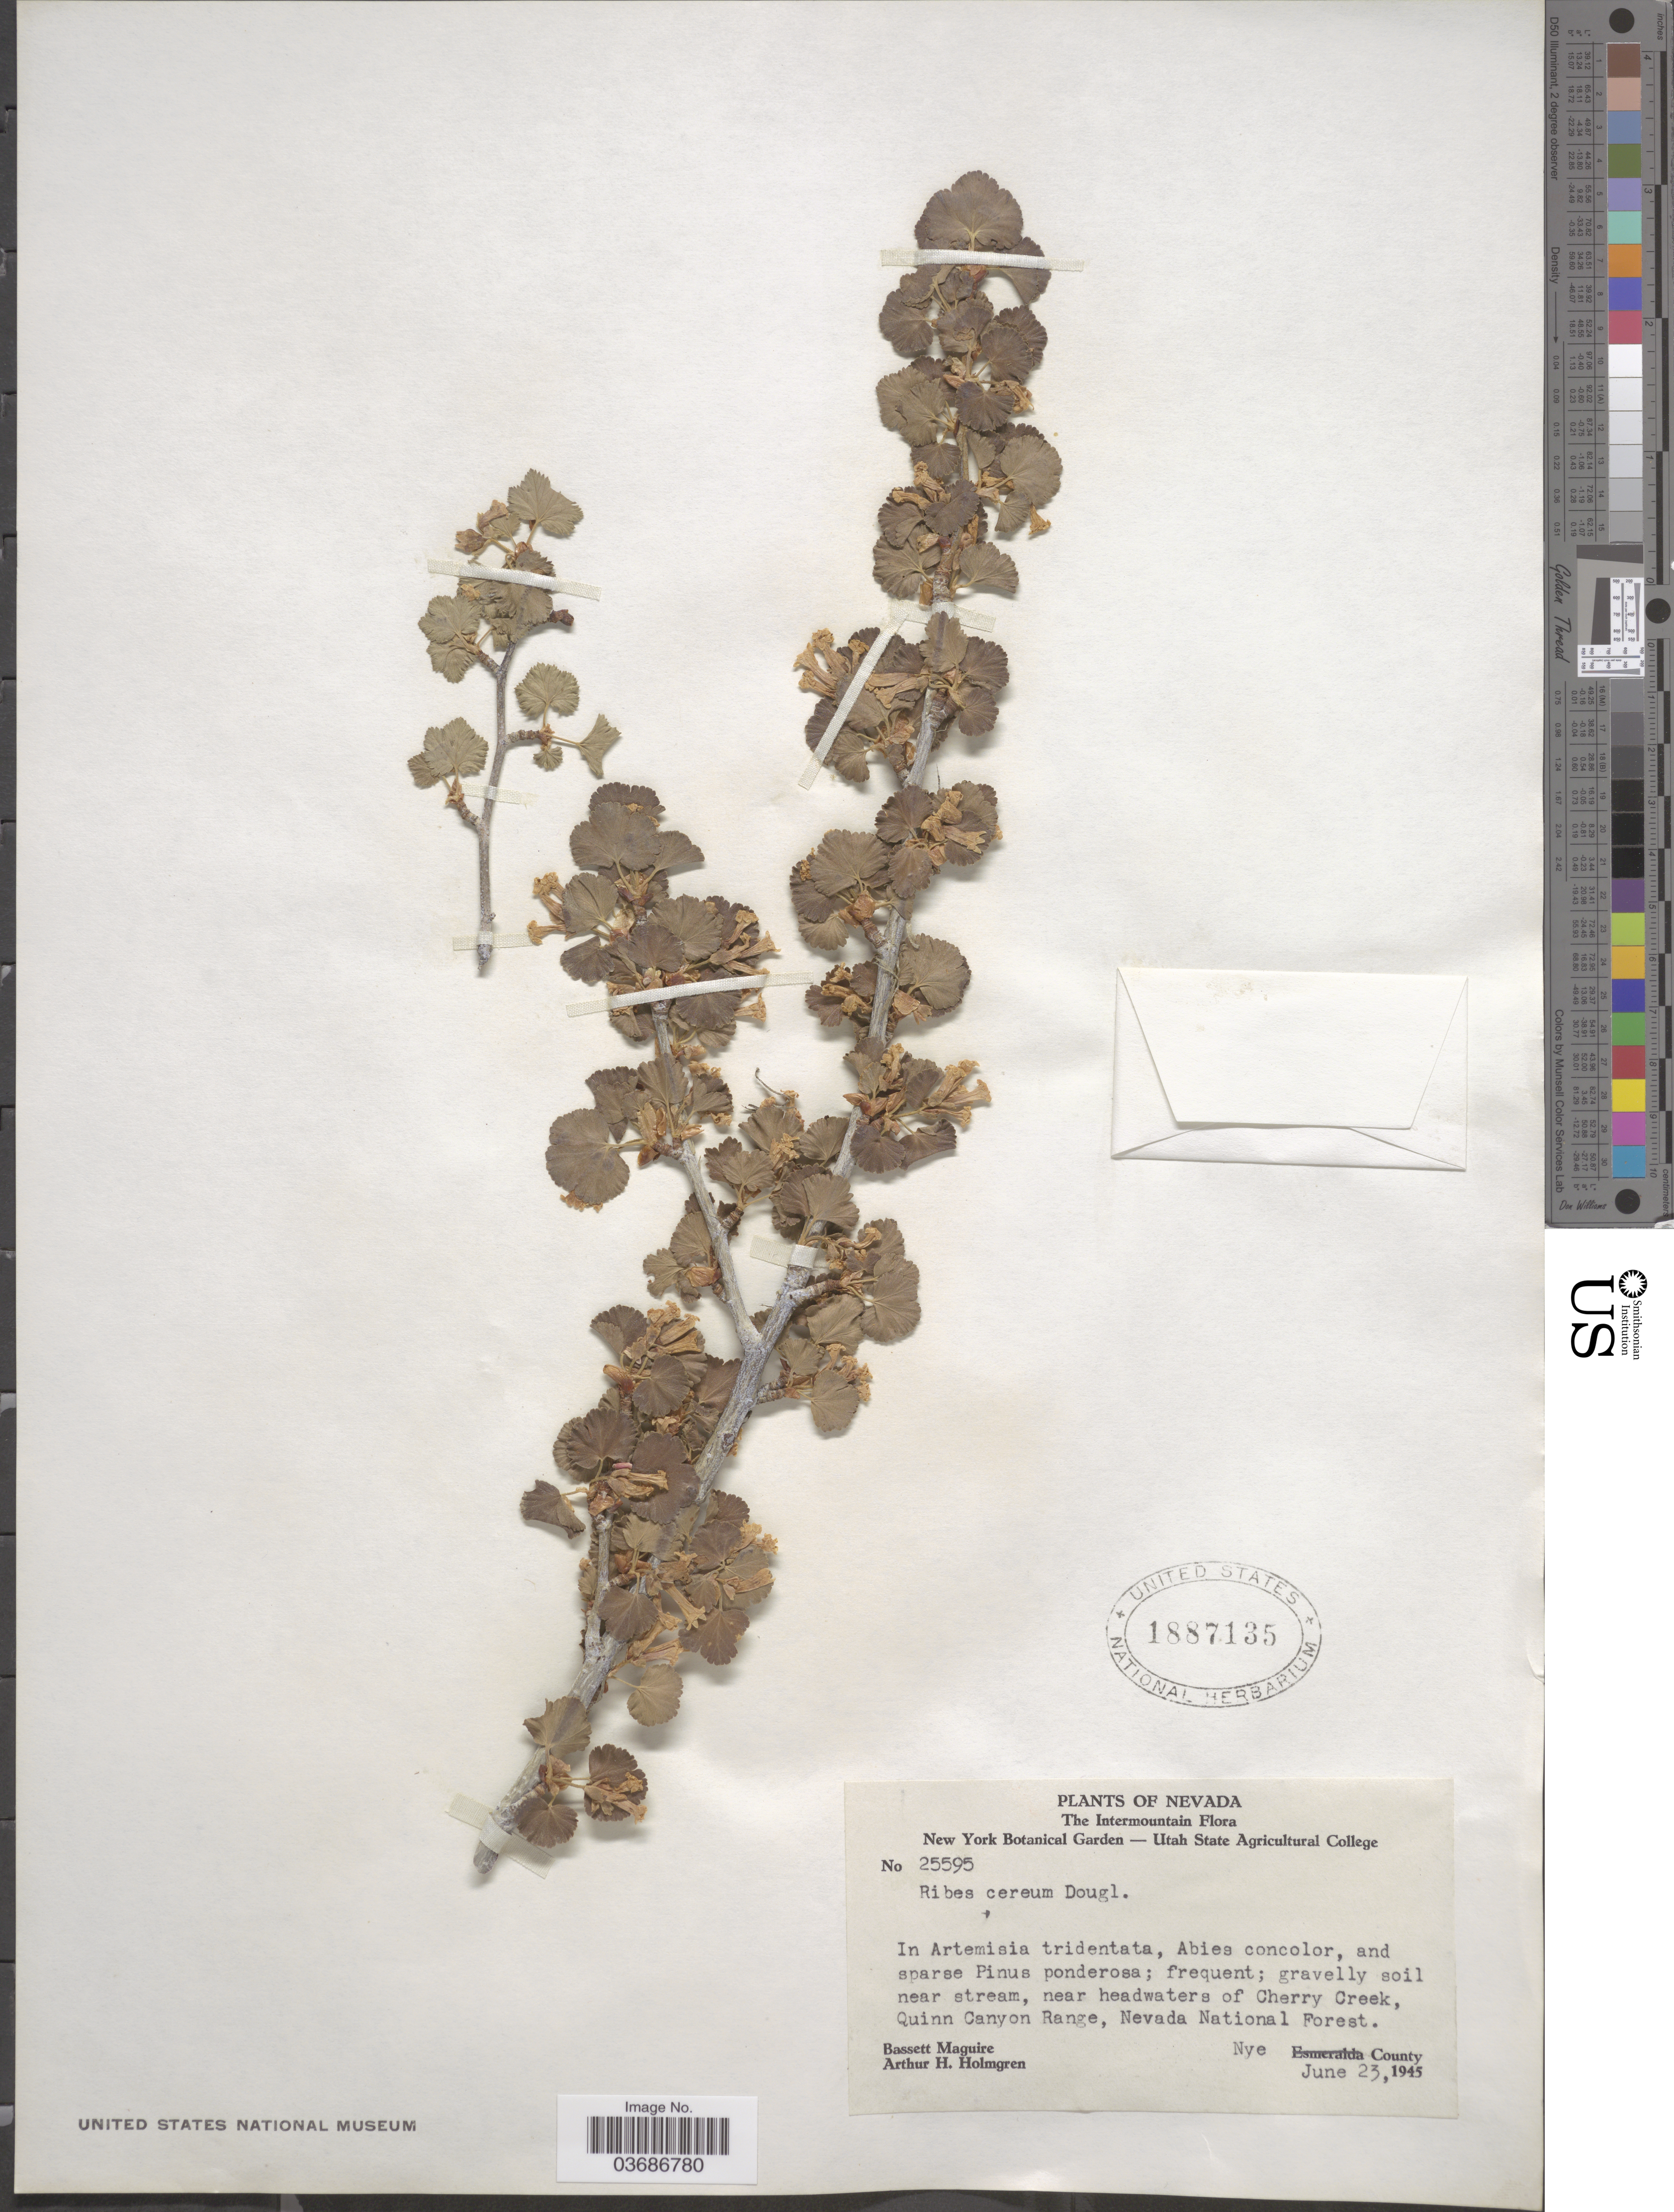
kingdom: Plantae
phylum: Tracheophyta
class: Magnoliopsida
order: Saxifragales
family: Grossulariaceae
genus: Ribes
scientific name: Ribes cereum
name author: Douglas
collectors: B. Maguire & A. H. Holmgren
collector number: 25595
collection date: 1945-06-23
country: United States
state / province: Nevada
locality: The Intermountain. Near stream, near headwaters of Cherry Creek, Quinn Canyon Range, Nevada National Forest. Nye County.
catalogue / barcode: US 1887135